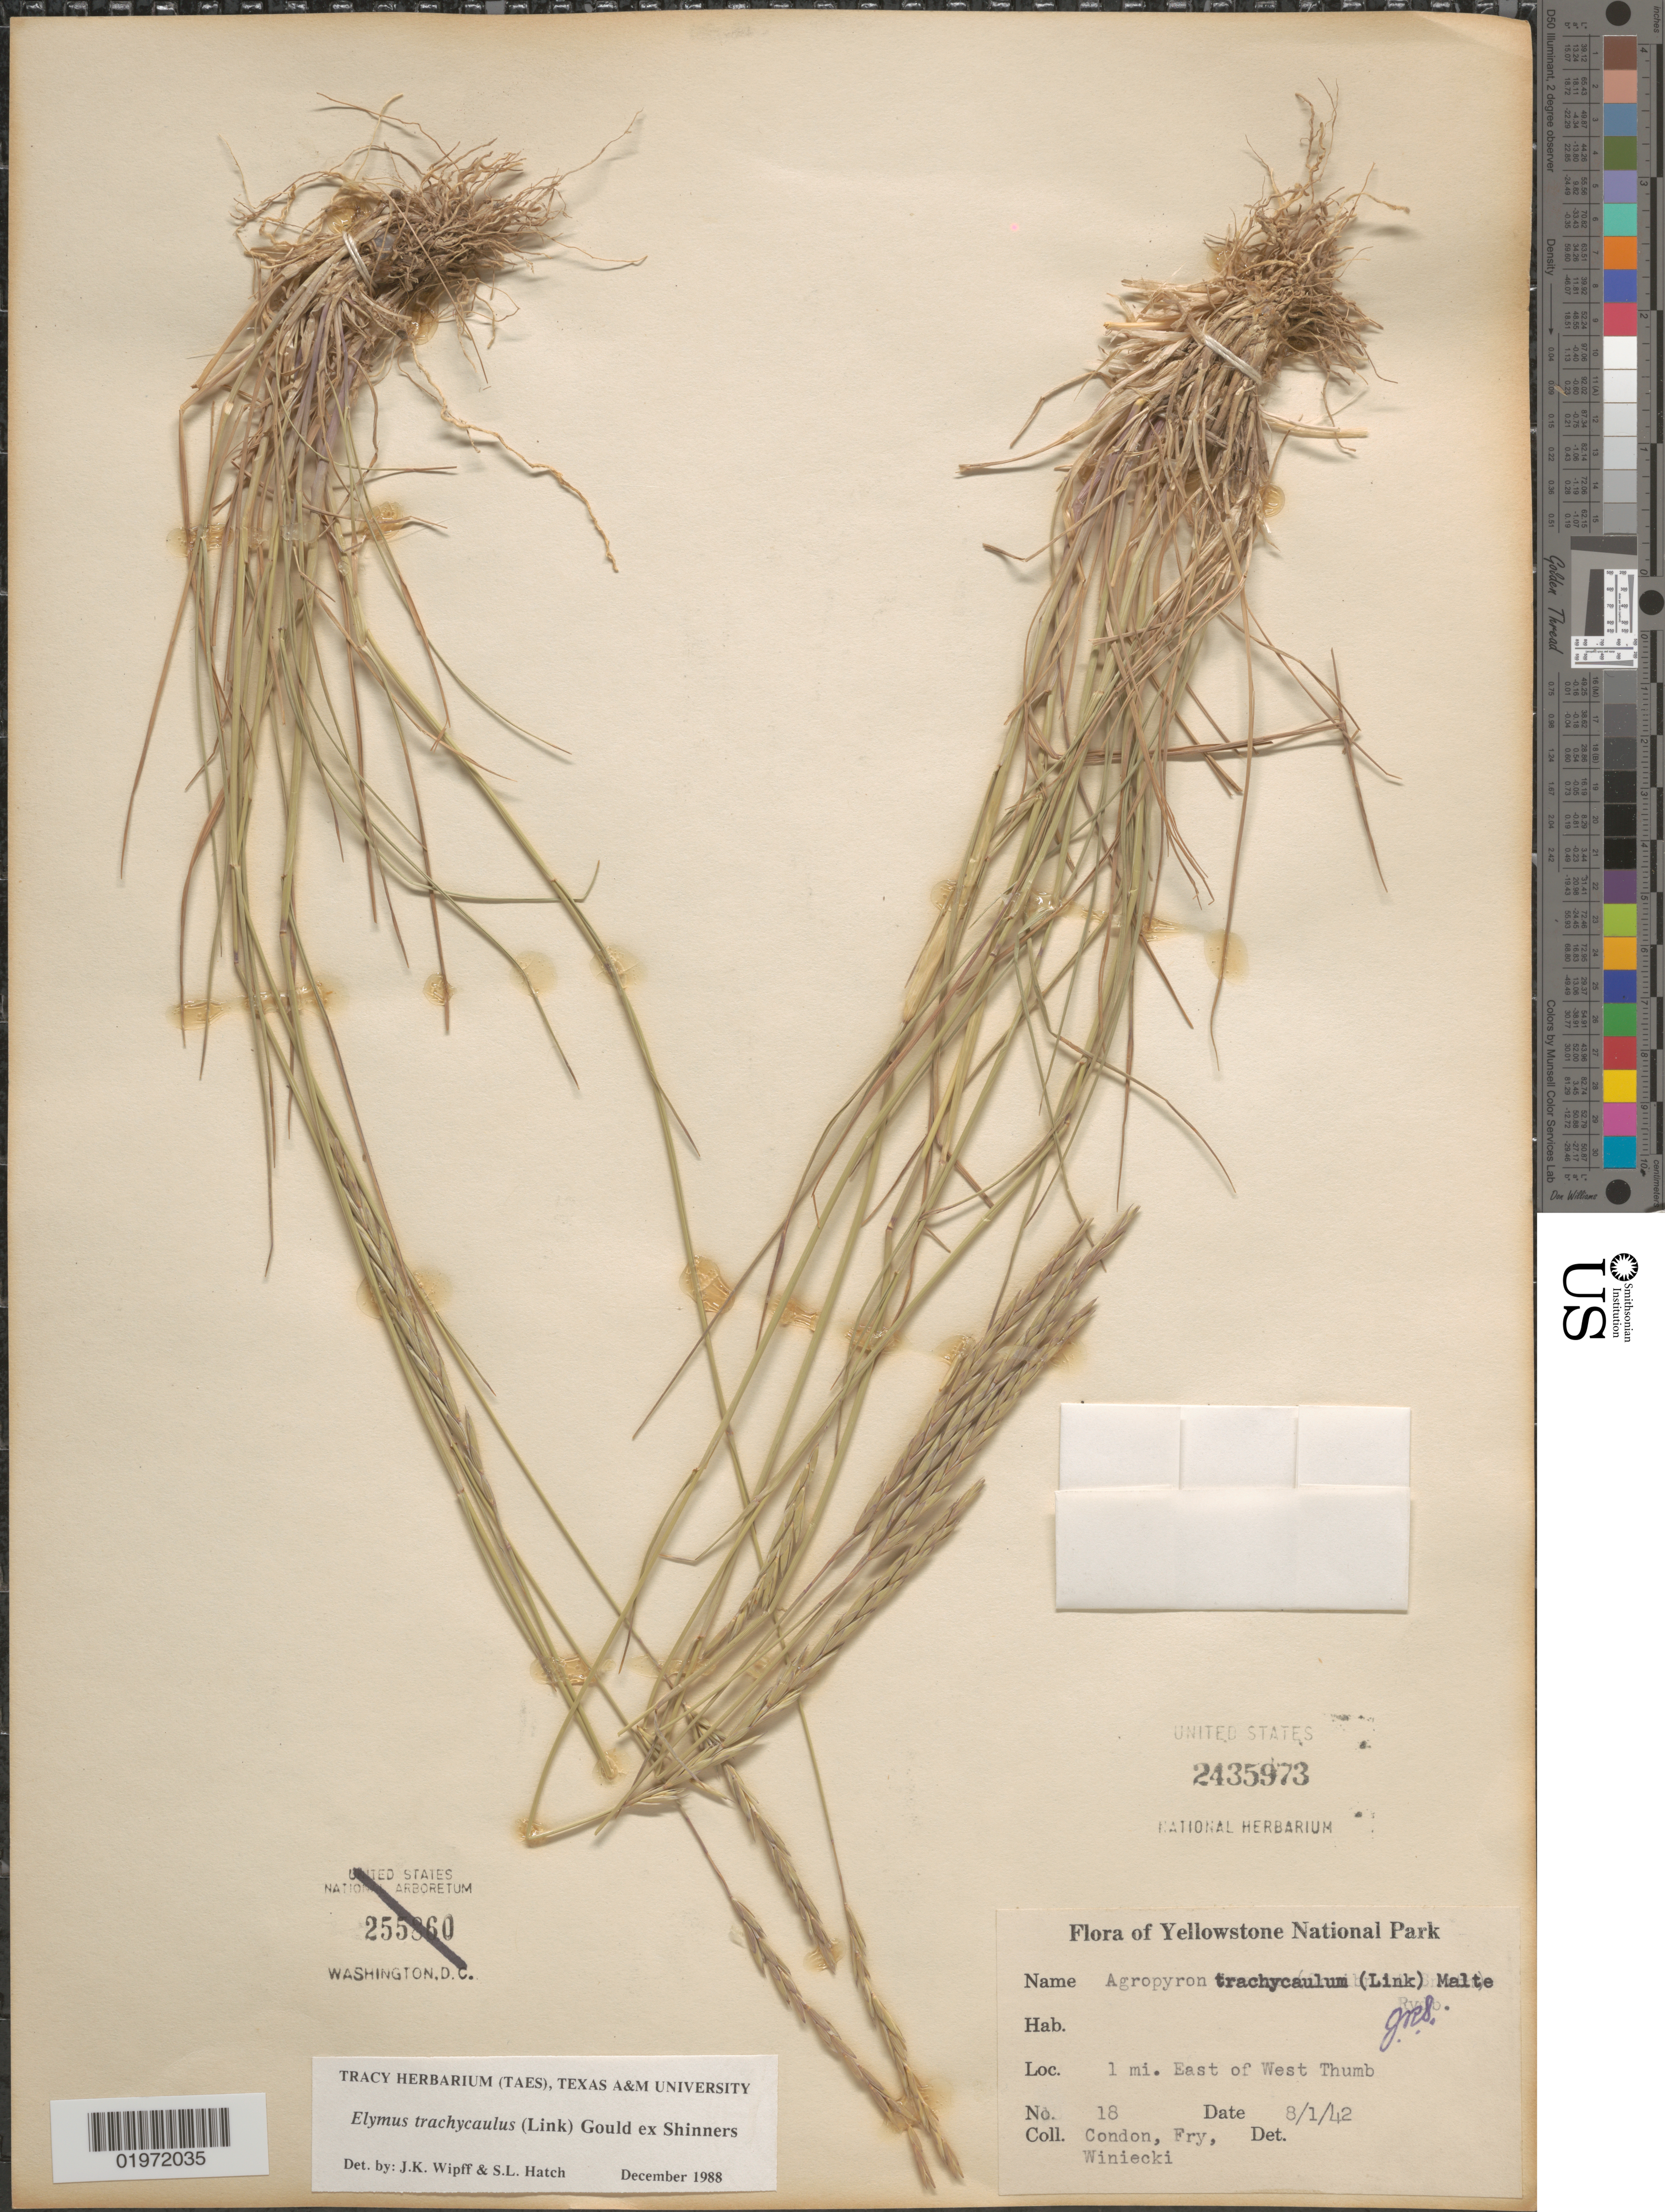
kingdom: Plantae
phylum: Tracheophyta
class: Liliopsida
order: Poales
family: Poaceae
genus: Elymus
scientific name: Elymus trachycaulus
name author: (Link) Gould ex Shinners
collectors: Condon, -. Fry & Winiecki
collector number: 18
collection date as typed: Transcribed d/m/y: 1/8/42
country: United States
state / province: Wyoming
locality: Yellowstone National Park. 1 mi. East of West Thumb.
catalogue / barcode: US 2435973